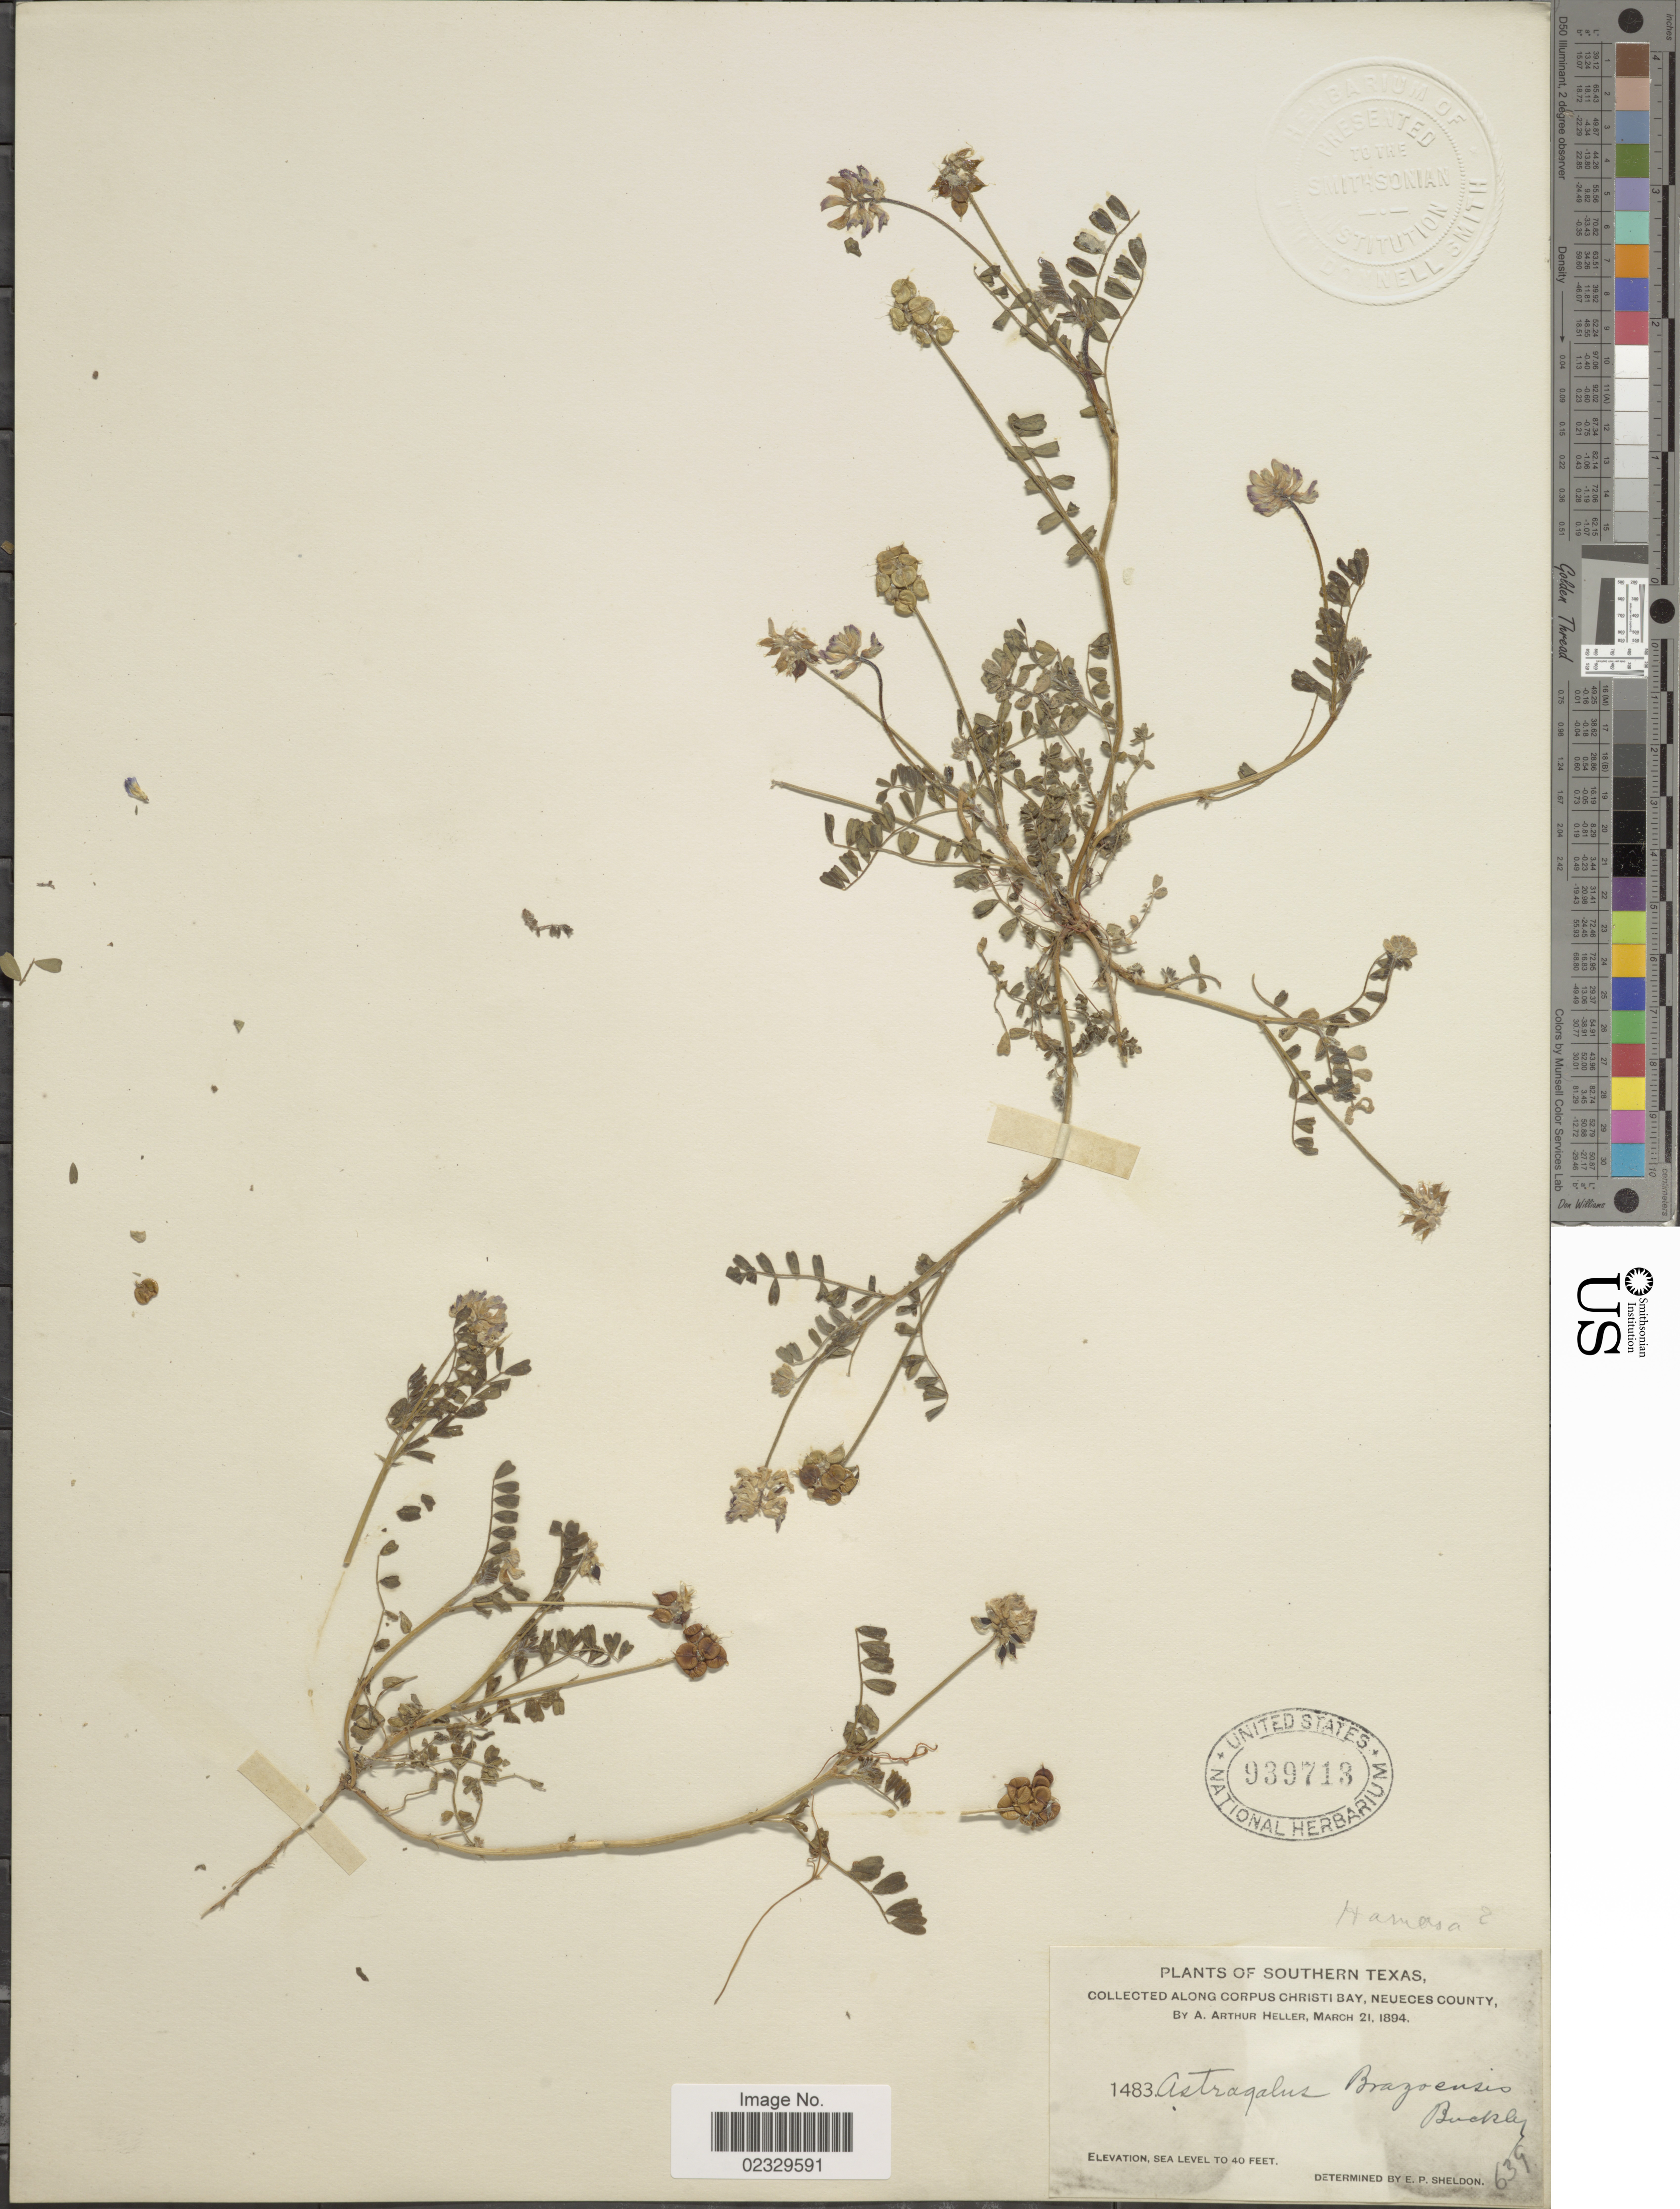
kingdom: Plantae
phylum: Tracheophyta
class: Magnoliopsida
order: Fabales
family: Fabaceae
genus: Astragalus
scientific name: Astragalus brazoensis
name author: Buckley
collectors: A. A. Heller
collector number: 1483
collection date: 1894-03-21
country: United States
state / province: Texas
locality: Southern Texas. Along Corpus Christi Bay, Neueces County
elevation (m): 12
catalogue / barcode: US 939713